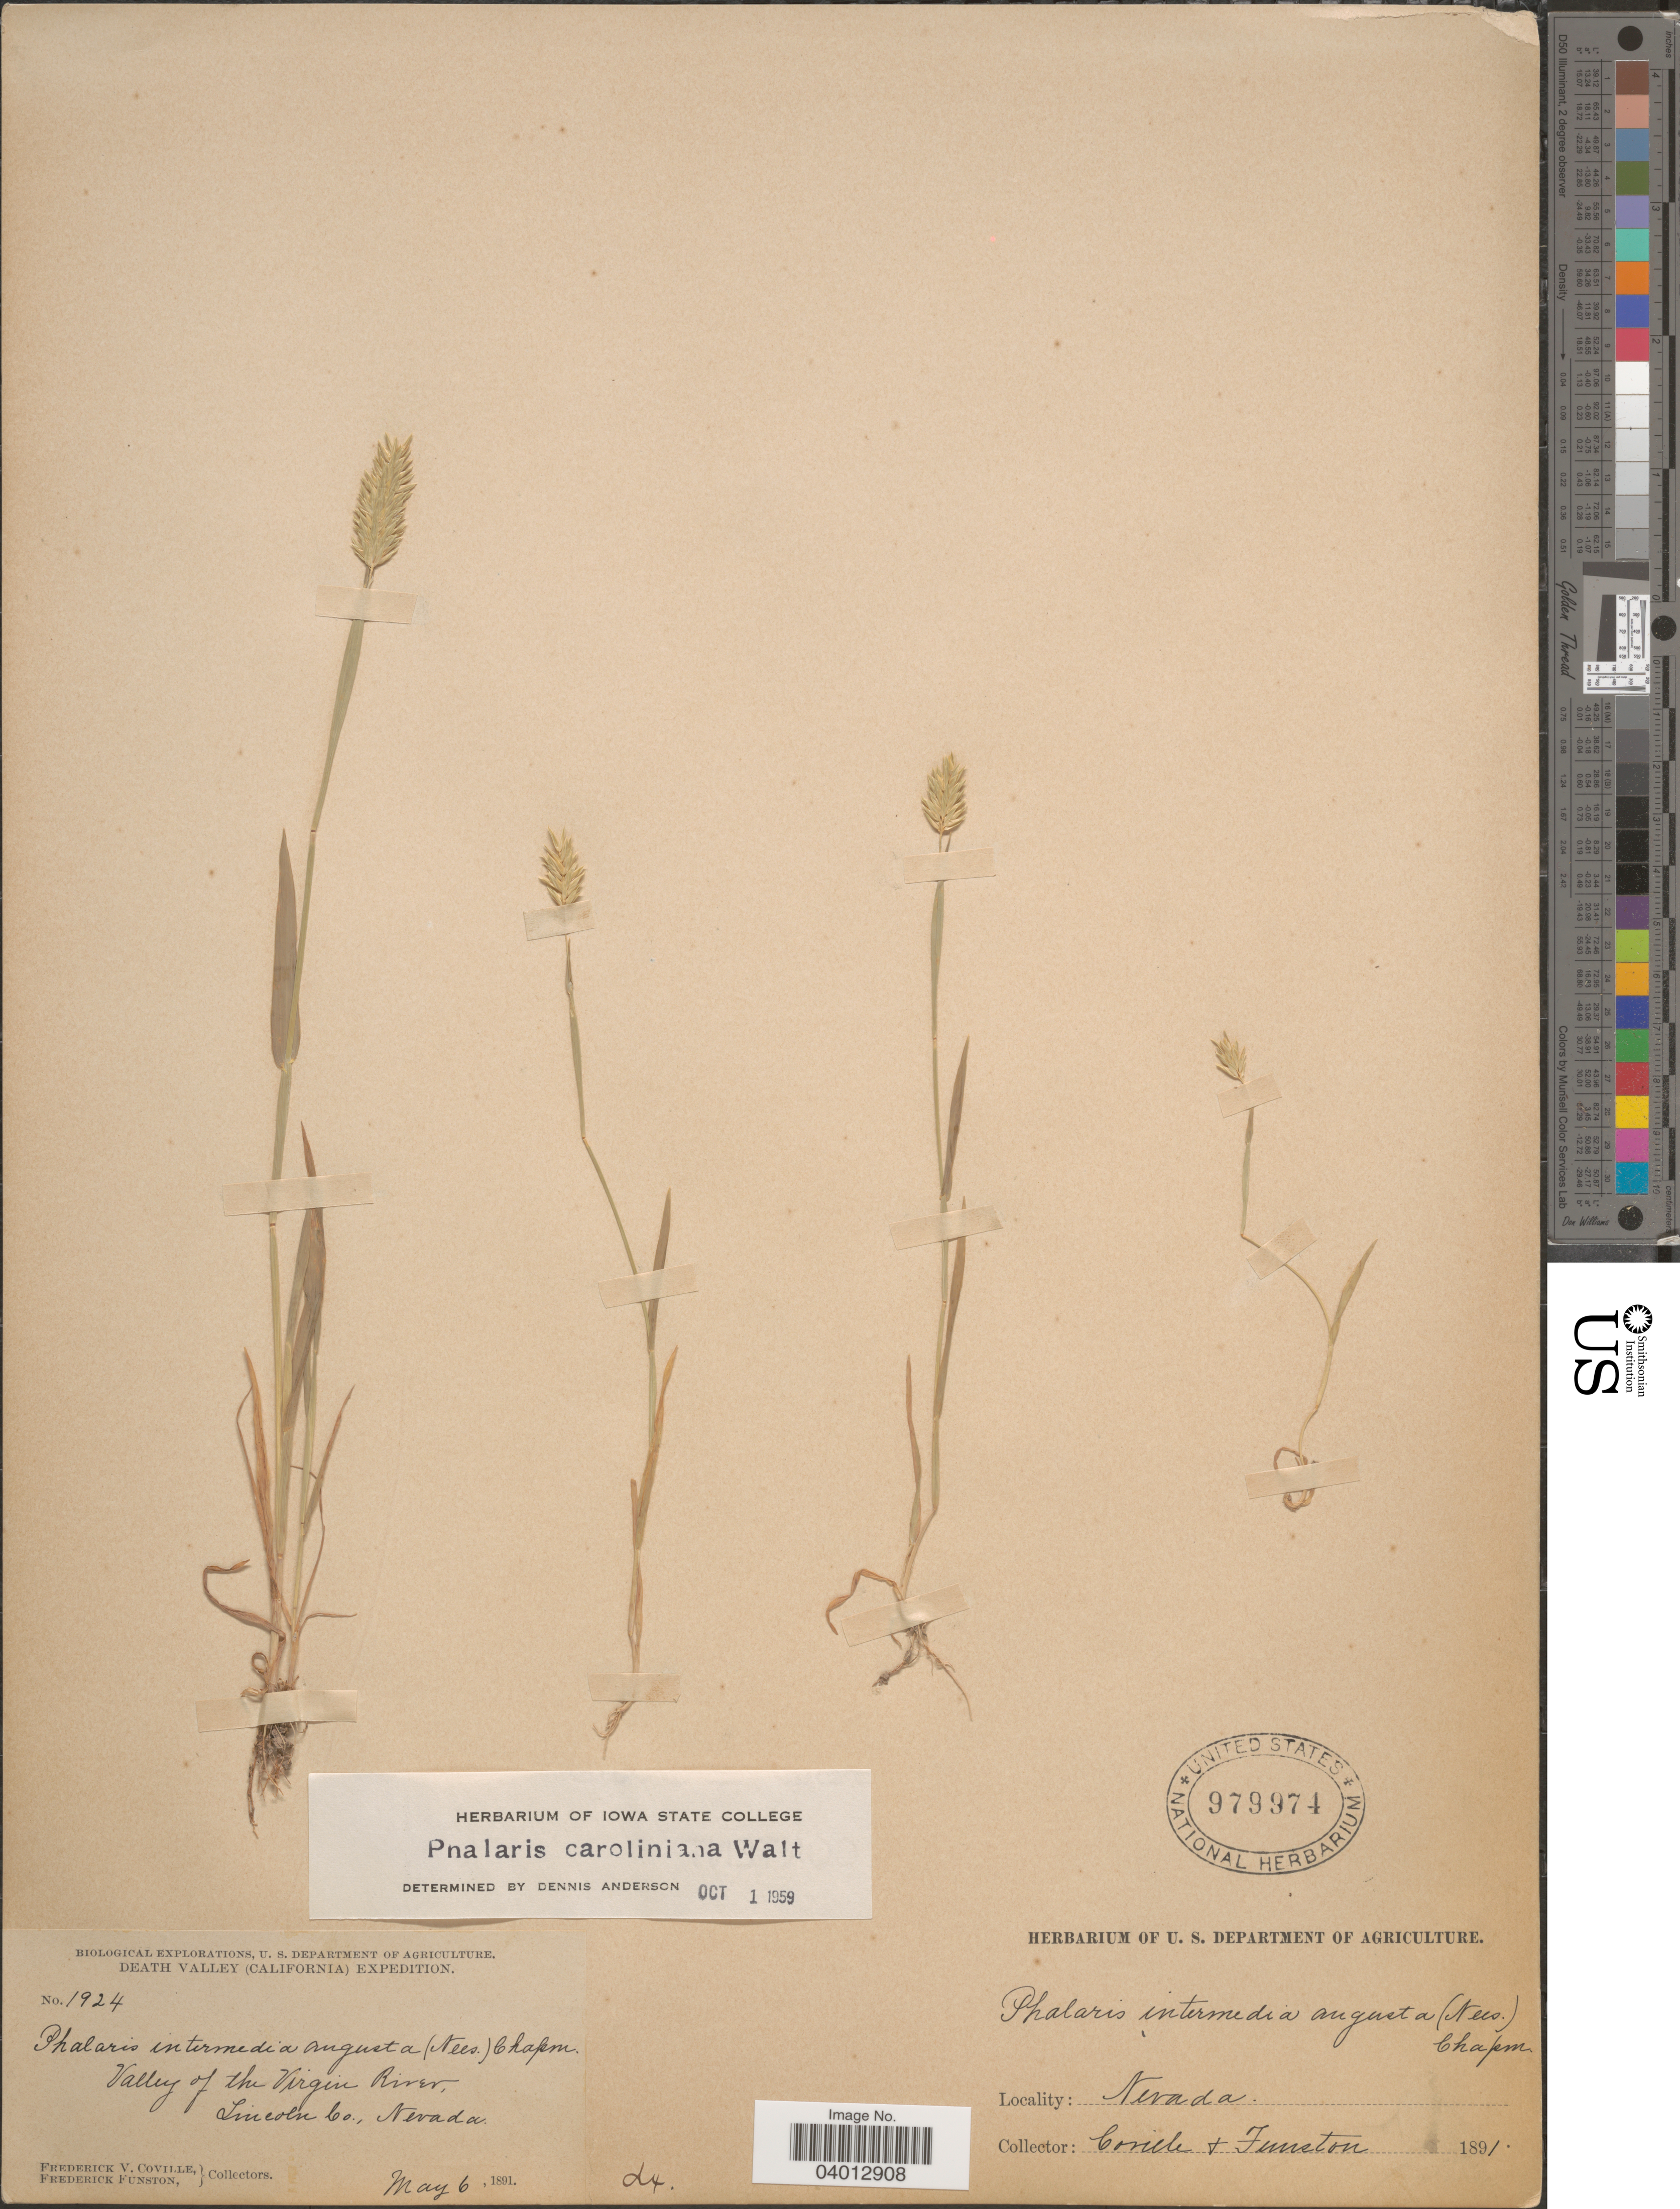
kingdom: Plantae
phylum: Tracheophyta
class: Liliopsida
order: Poales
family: Poaceae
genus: Phalaris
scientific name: Phalaris caroliniana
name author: Walter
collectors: F. V. Coville & F. Funston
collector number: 1924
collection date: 1891-05-06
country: United States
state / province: Nevada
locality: Valley of the Virgin River, Lincoln Co.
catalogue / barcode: US 979974